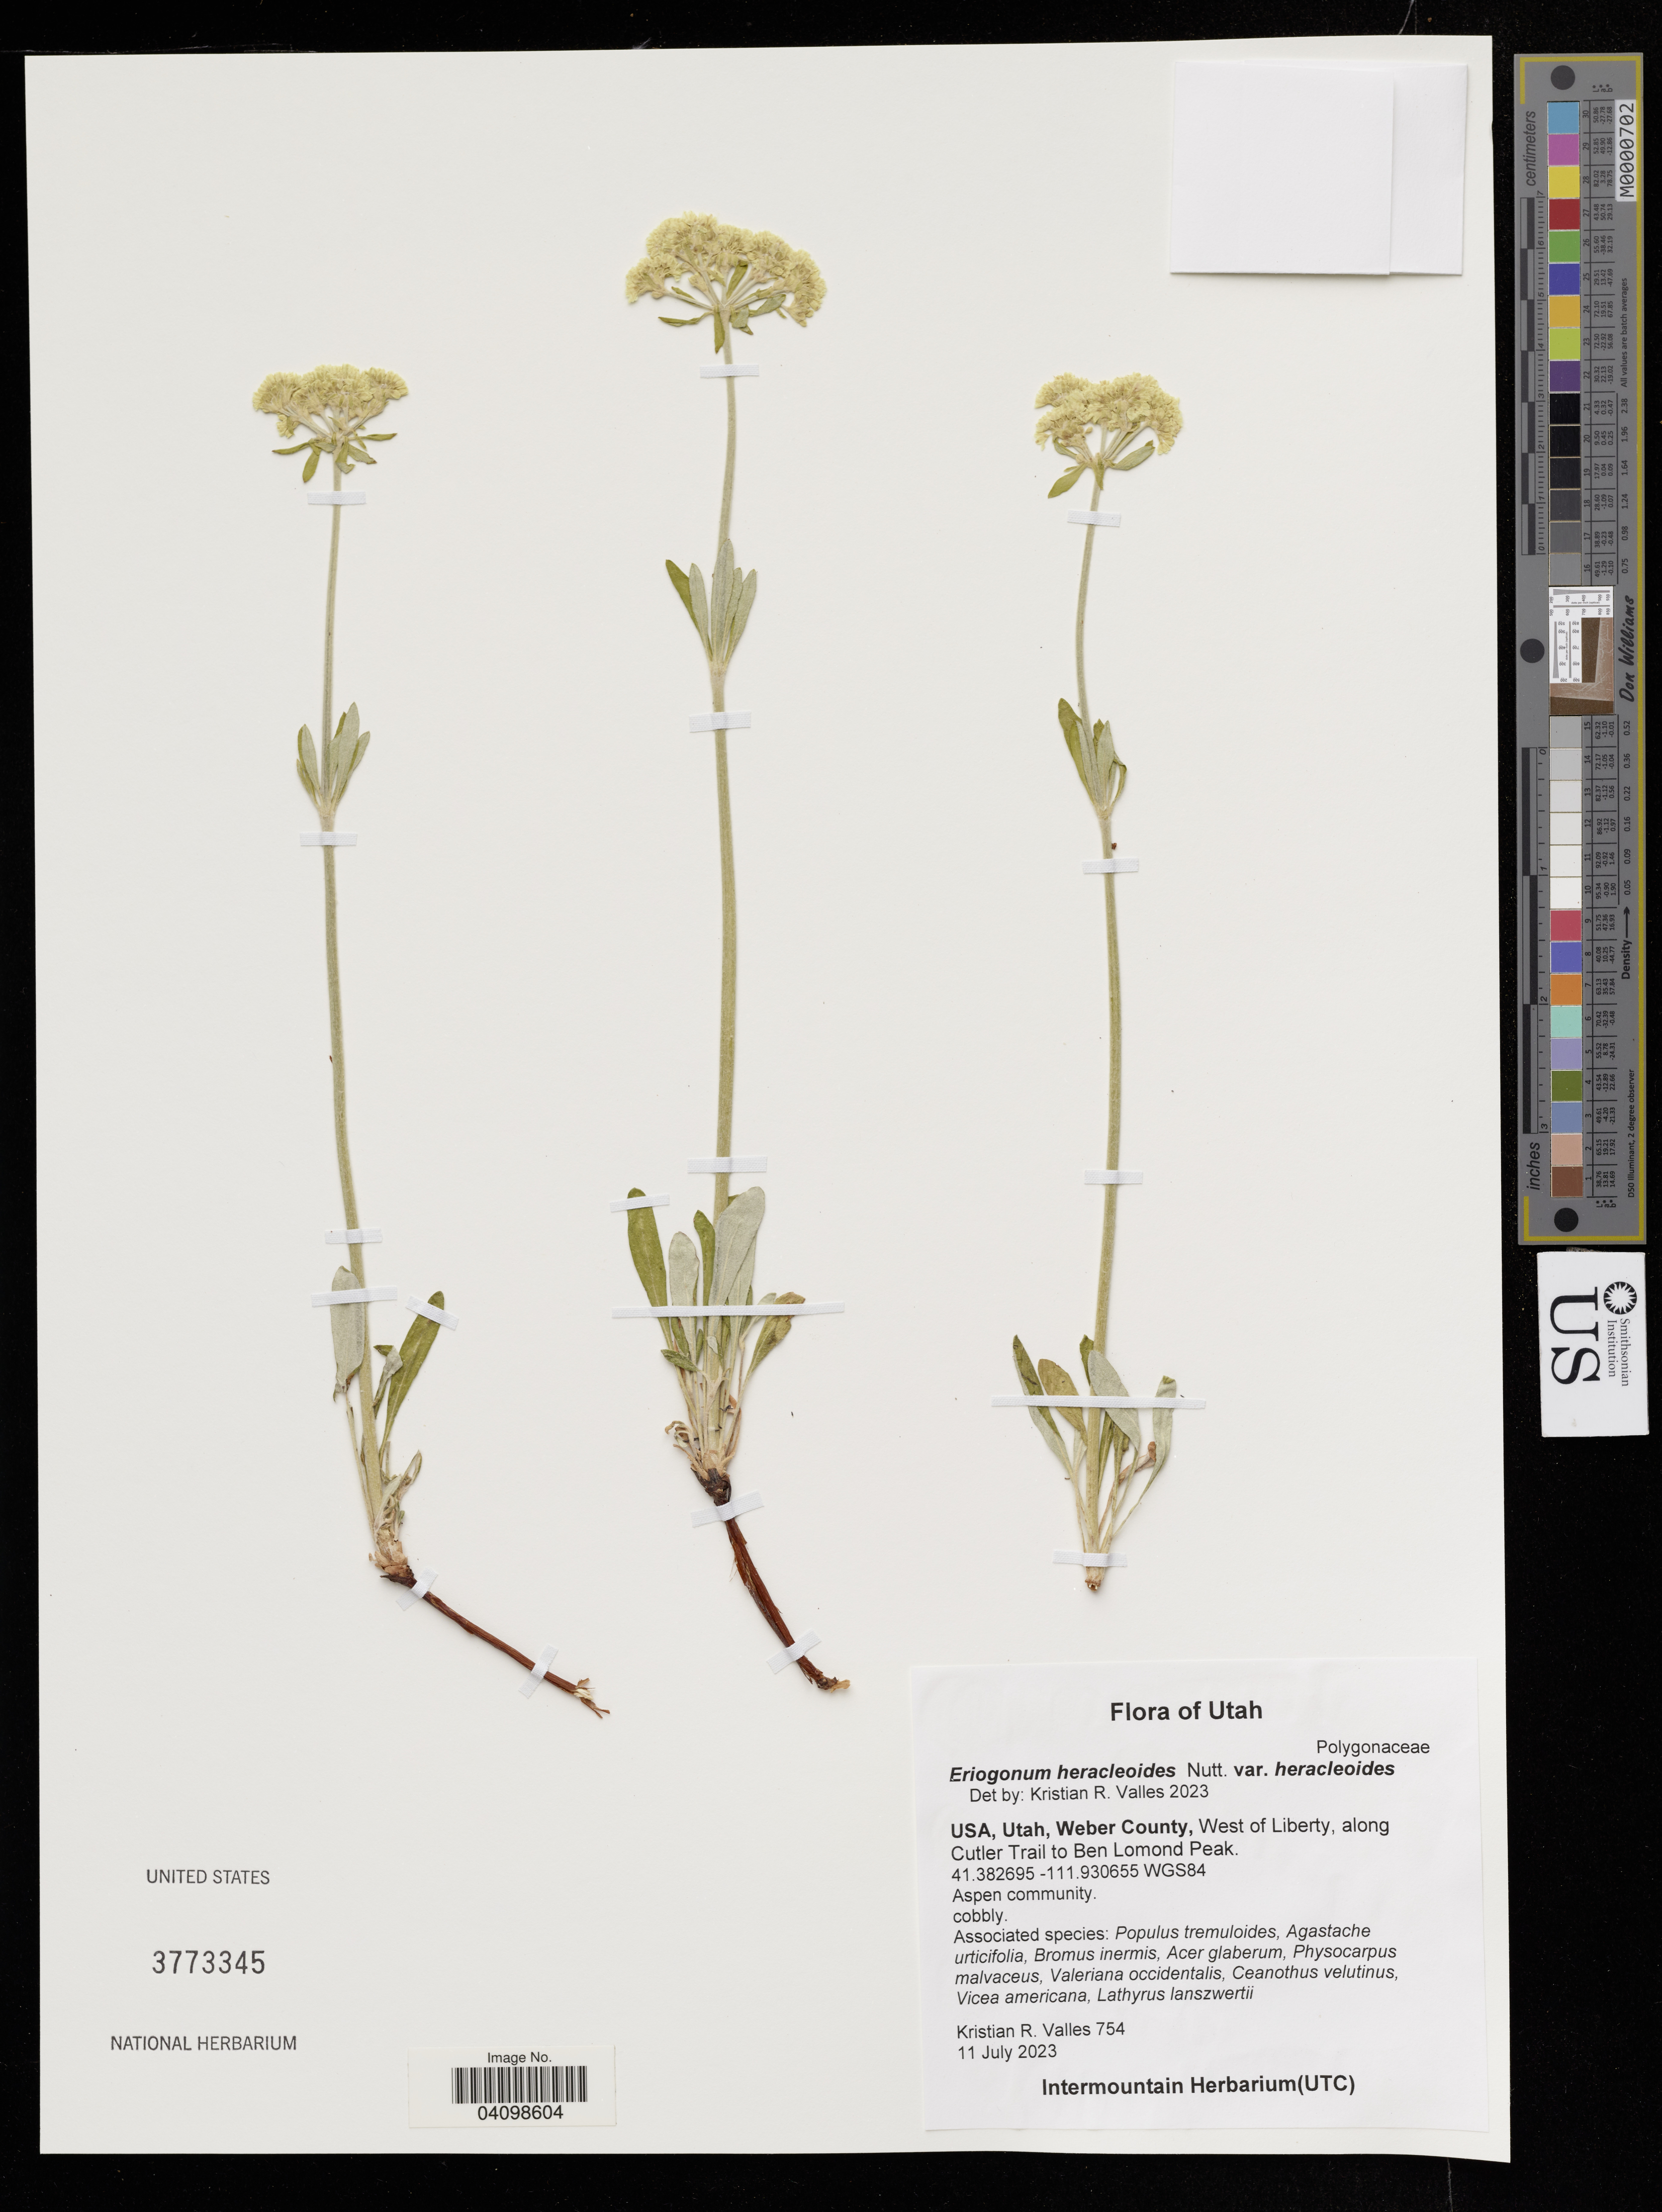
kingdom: Plantae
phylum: Tracheophyta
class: Magnoliopsida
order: Caryophyllales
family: Polygonaceae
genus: Eriogonum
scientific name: Eriogonum heracleoides var. heracleoides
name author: Nutt.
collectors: K. Valles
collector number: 754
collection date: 2023-07-11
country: United States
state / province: Utah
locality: Weber County, West of Liberty, along Cutler Trail to Ben Lomond Peak. WGS84.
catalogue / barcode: US 3773345